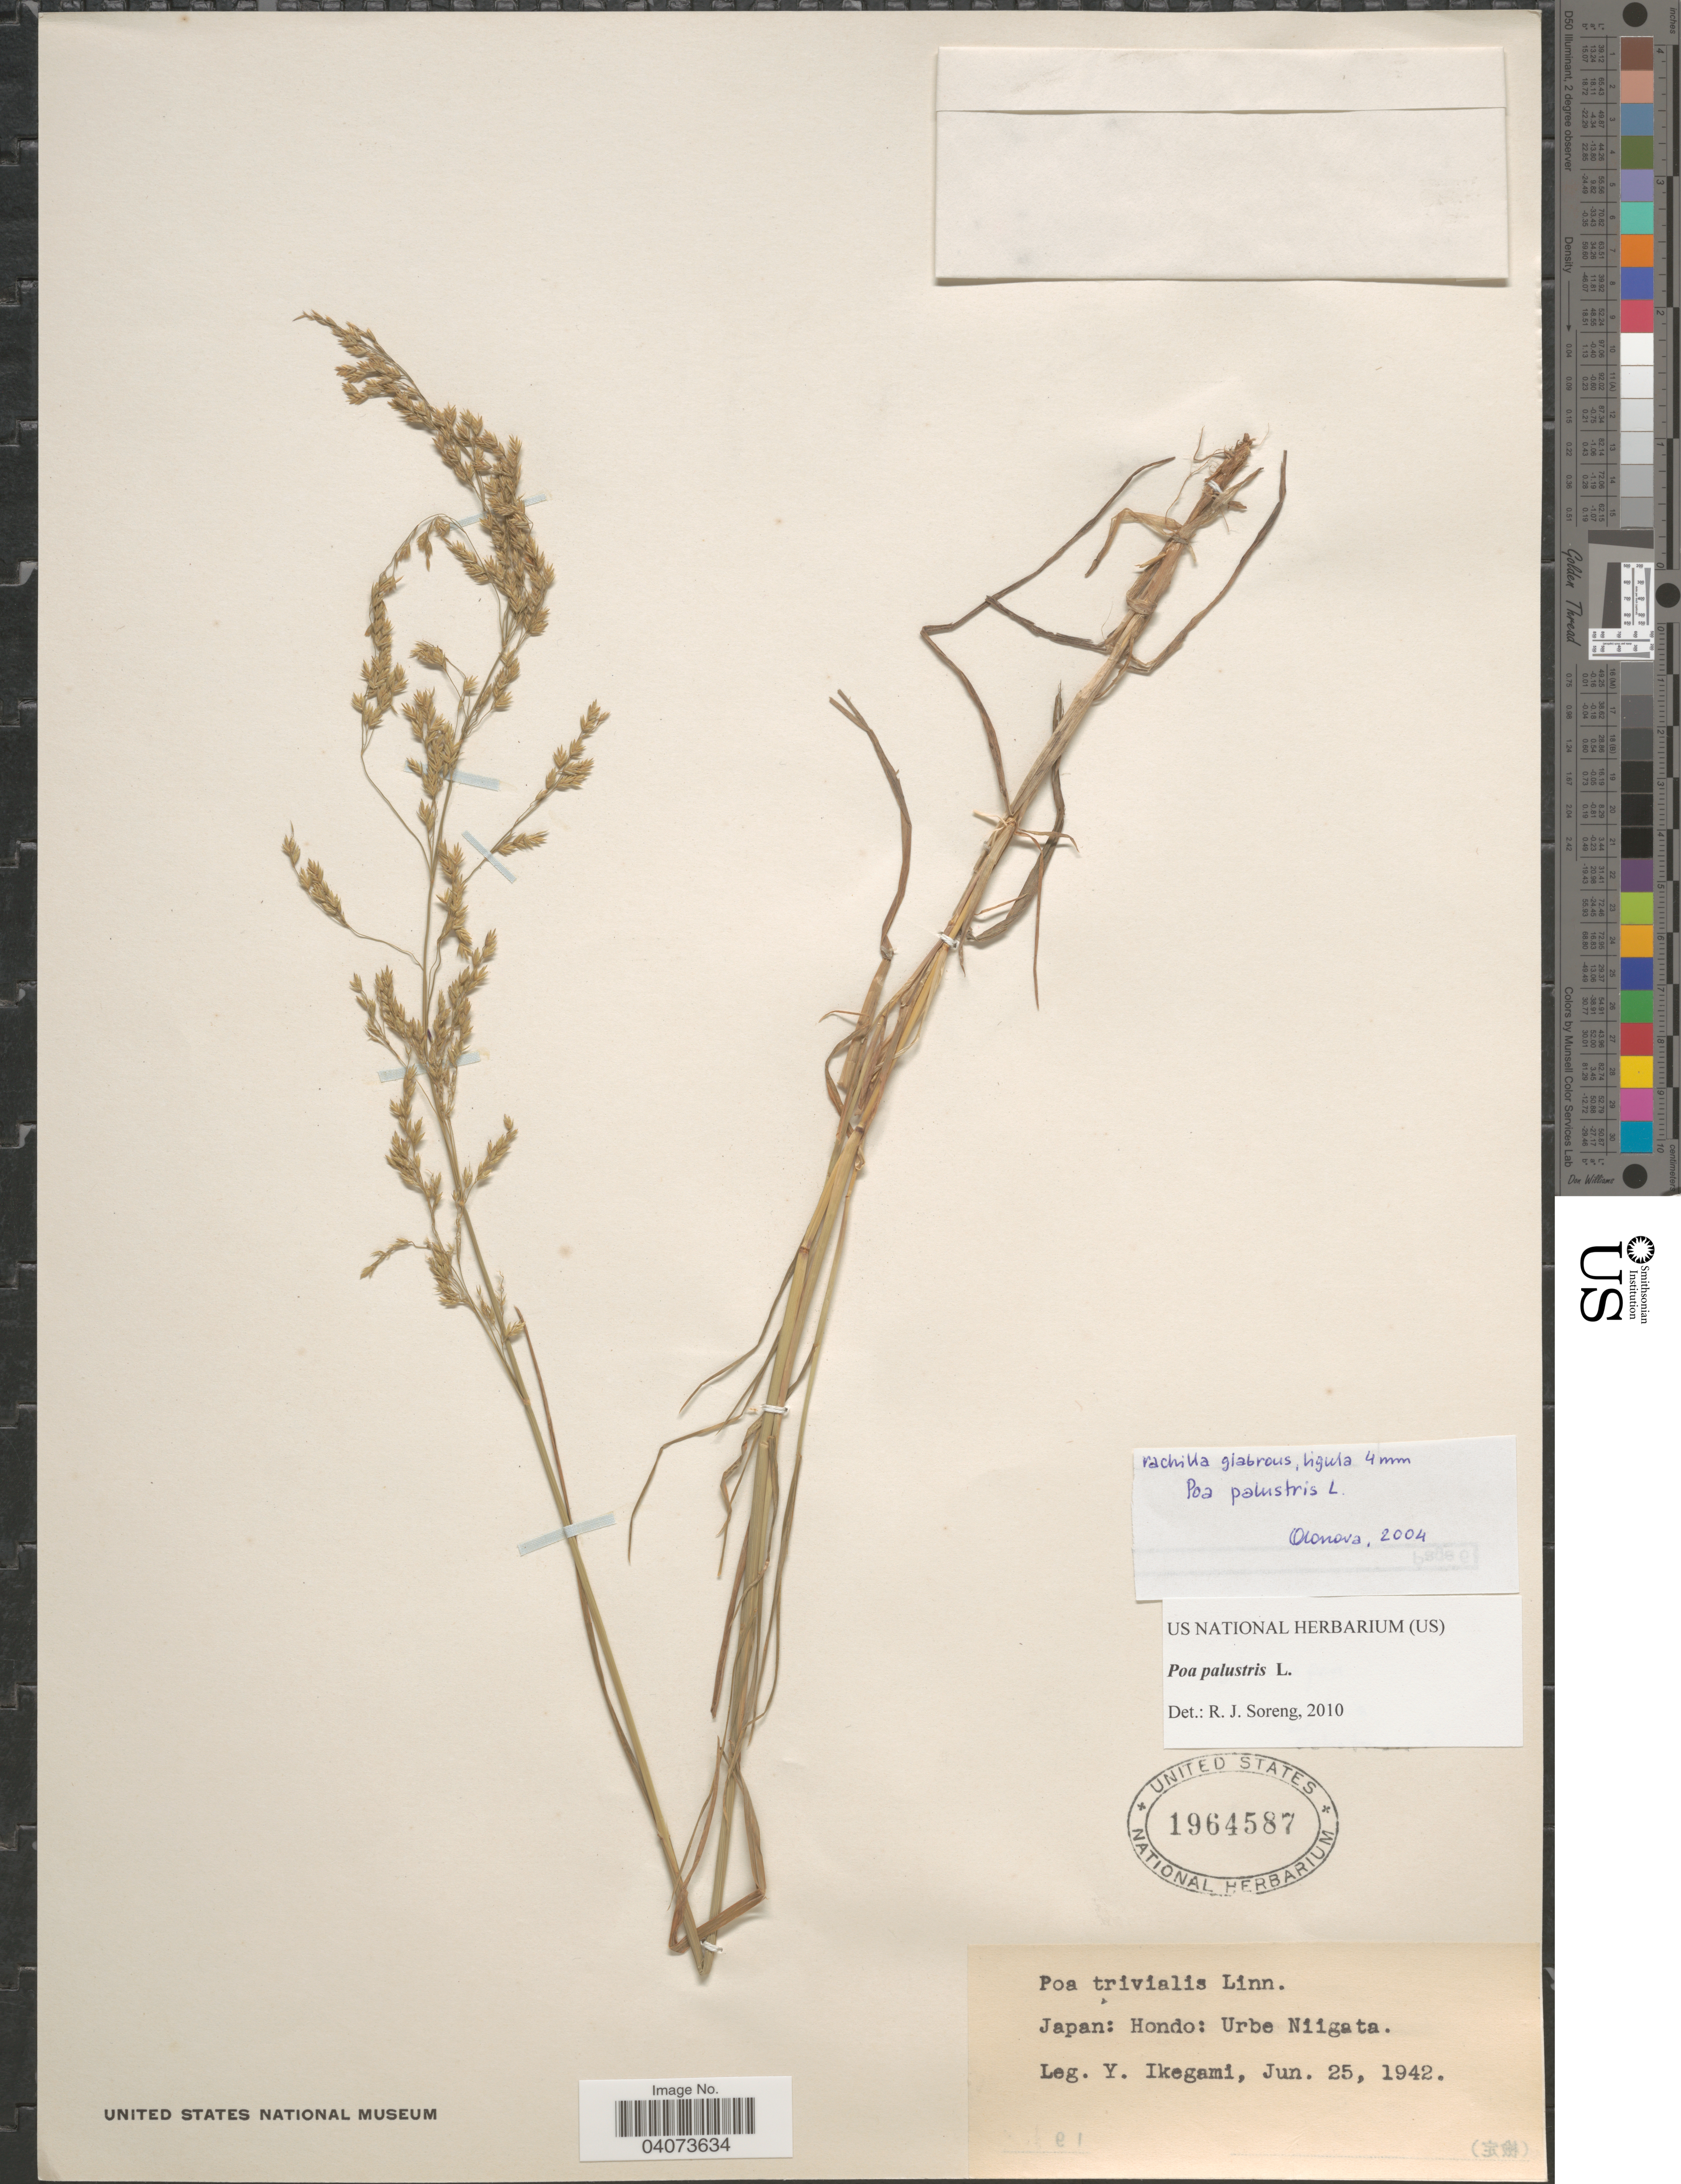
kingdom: Plantae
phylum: Tracheophyta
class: Liliopsida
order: Poales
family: Poaceae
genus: Poa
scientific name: Poa palustris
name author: L.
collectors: Y. Ikegami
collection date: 1942-06-25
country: Japan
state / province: Niigata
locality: Hondo: Urbe Niigata.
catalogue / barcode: US 1964587